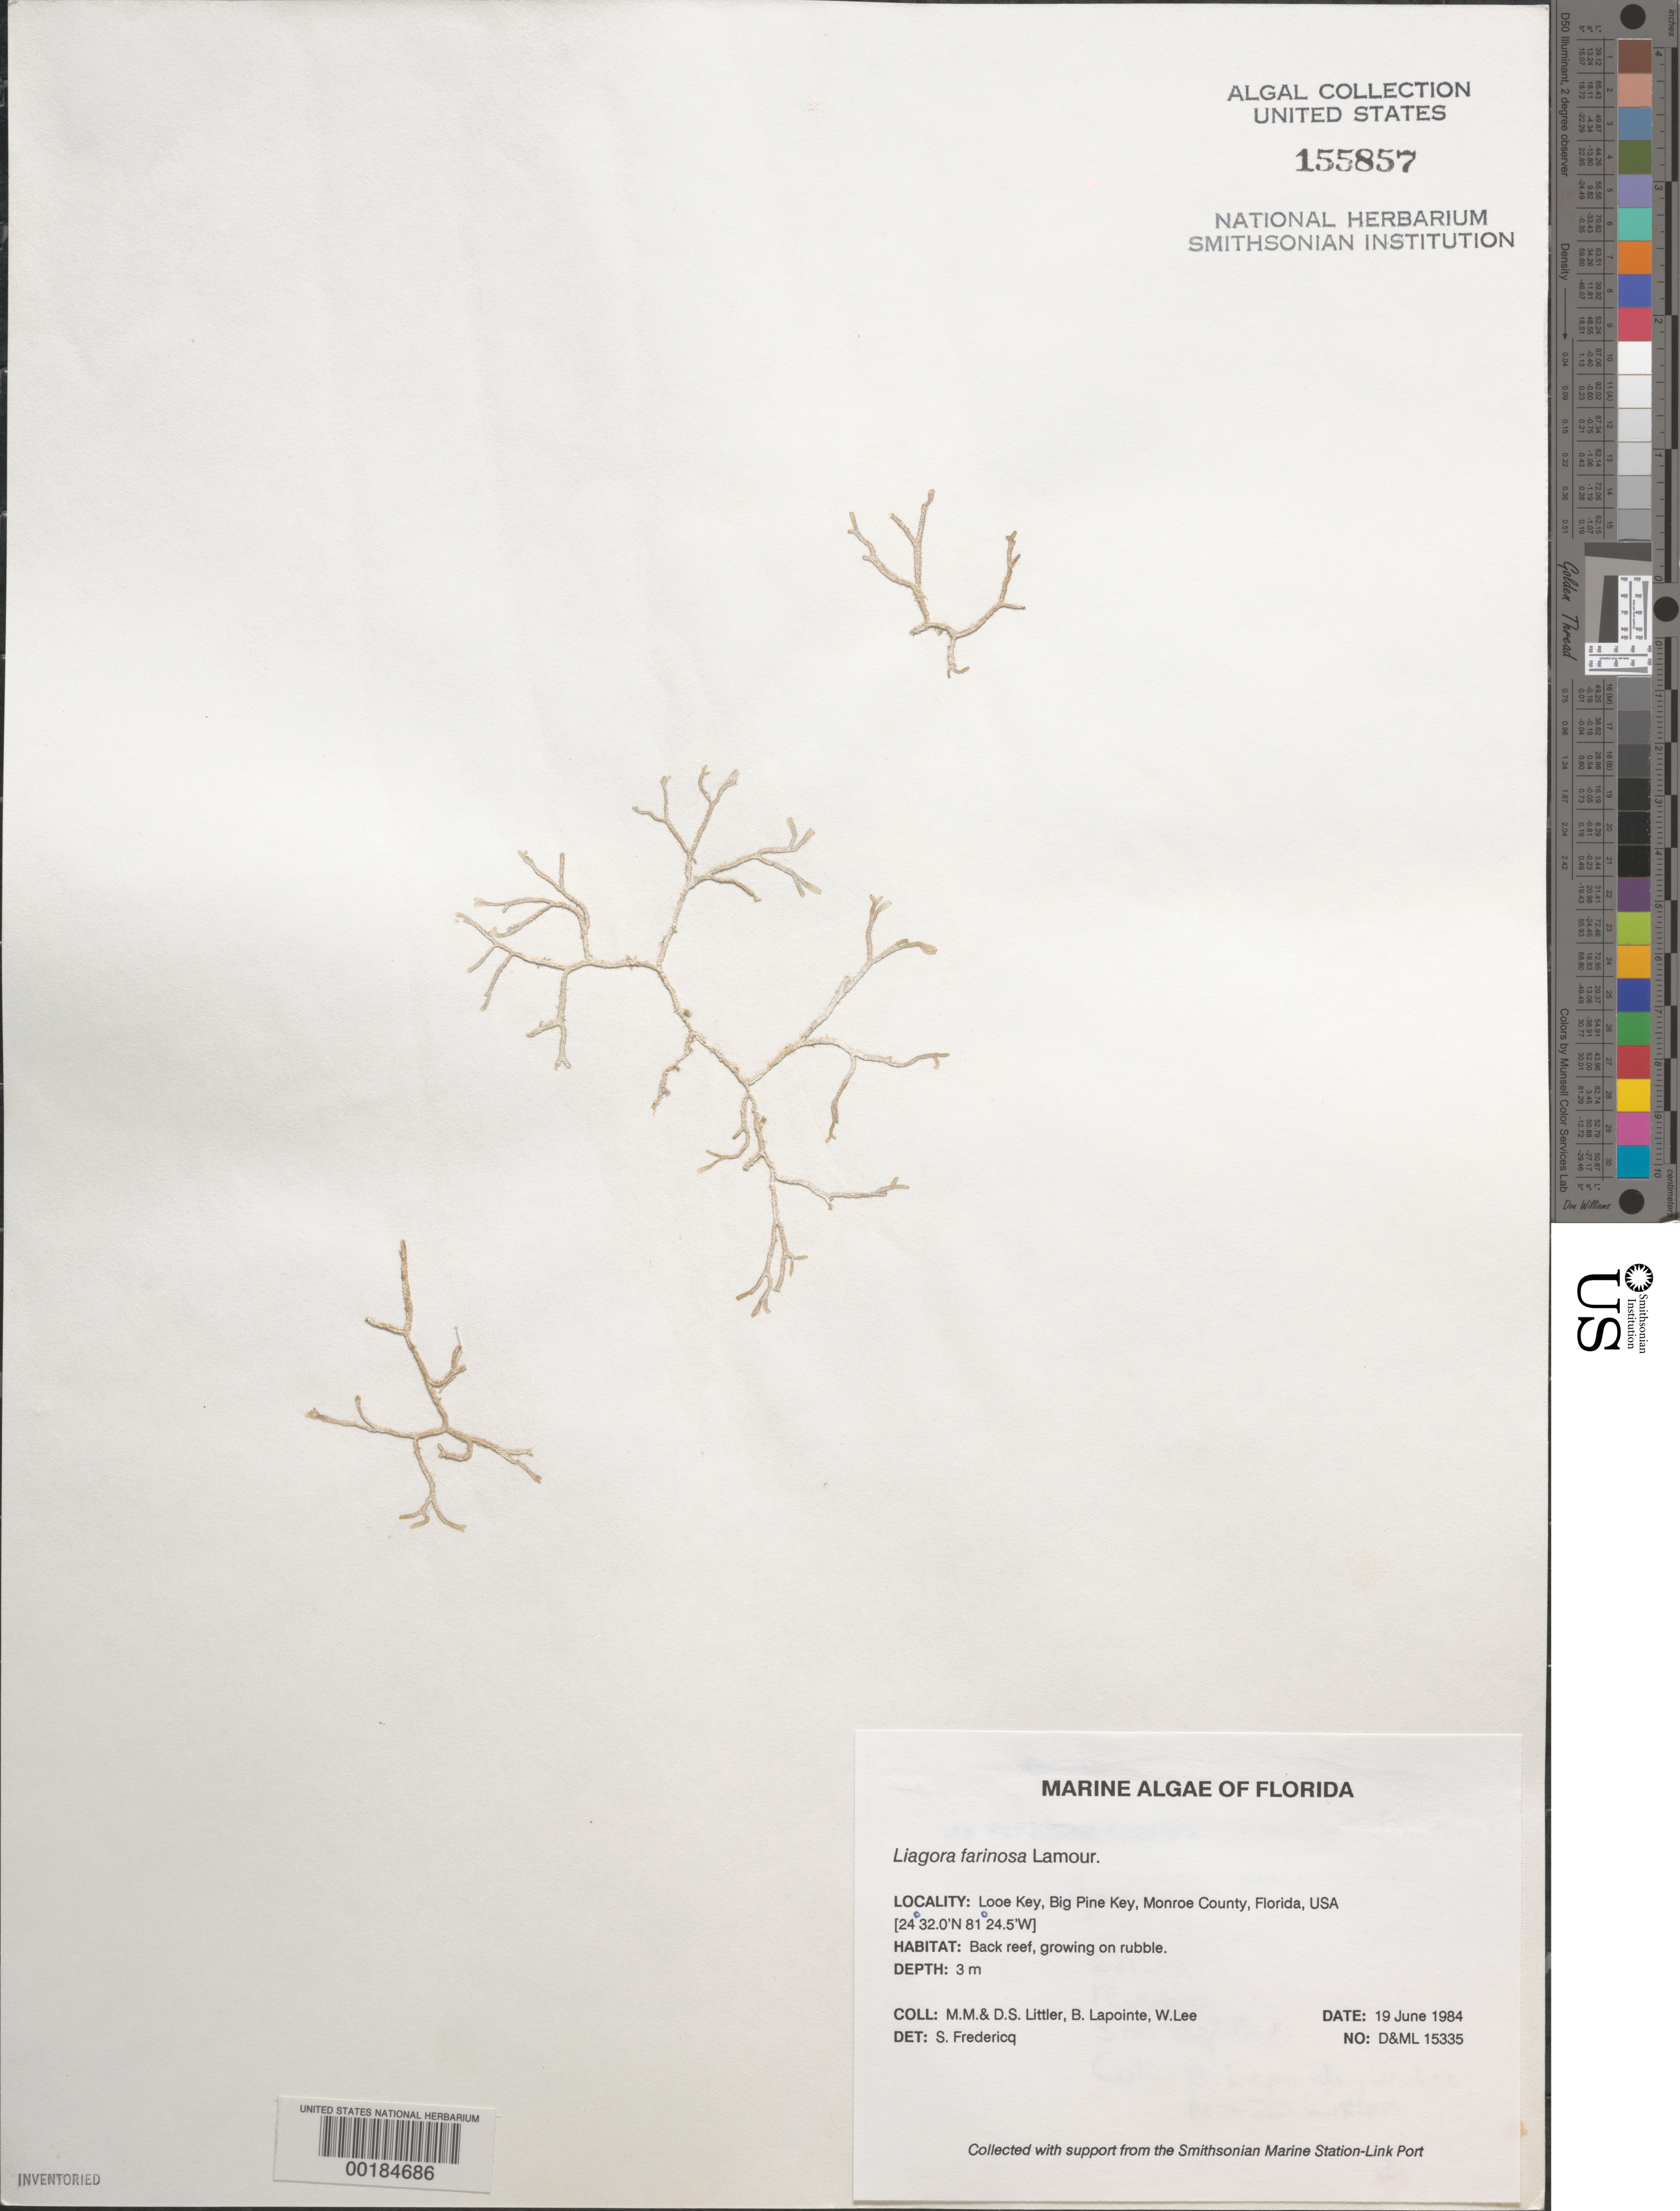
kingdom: Plantae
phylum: Rhodophyta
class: Florideophyceae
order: Nemaliales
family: Liagoraceae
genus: Liagora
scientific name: Liagora farinosa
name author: J.V.Lamouroux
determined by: Fredericq, S.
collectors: M. M. Littler, D. S. Littler, B. Lapointe & W. Lee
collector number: D&ML 15335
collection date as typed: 19 Jun 1984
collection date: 1984-06-19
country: United States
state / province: Florida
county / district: Monroe County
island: Looe Key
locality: Looe Key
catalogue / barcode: US 155857